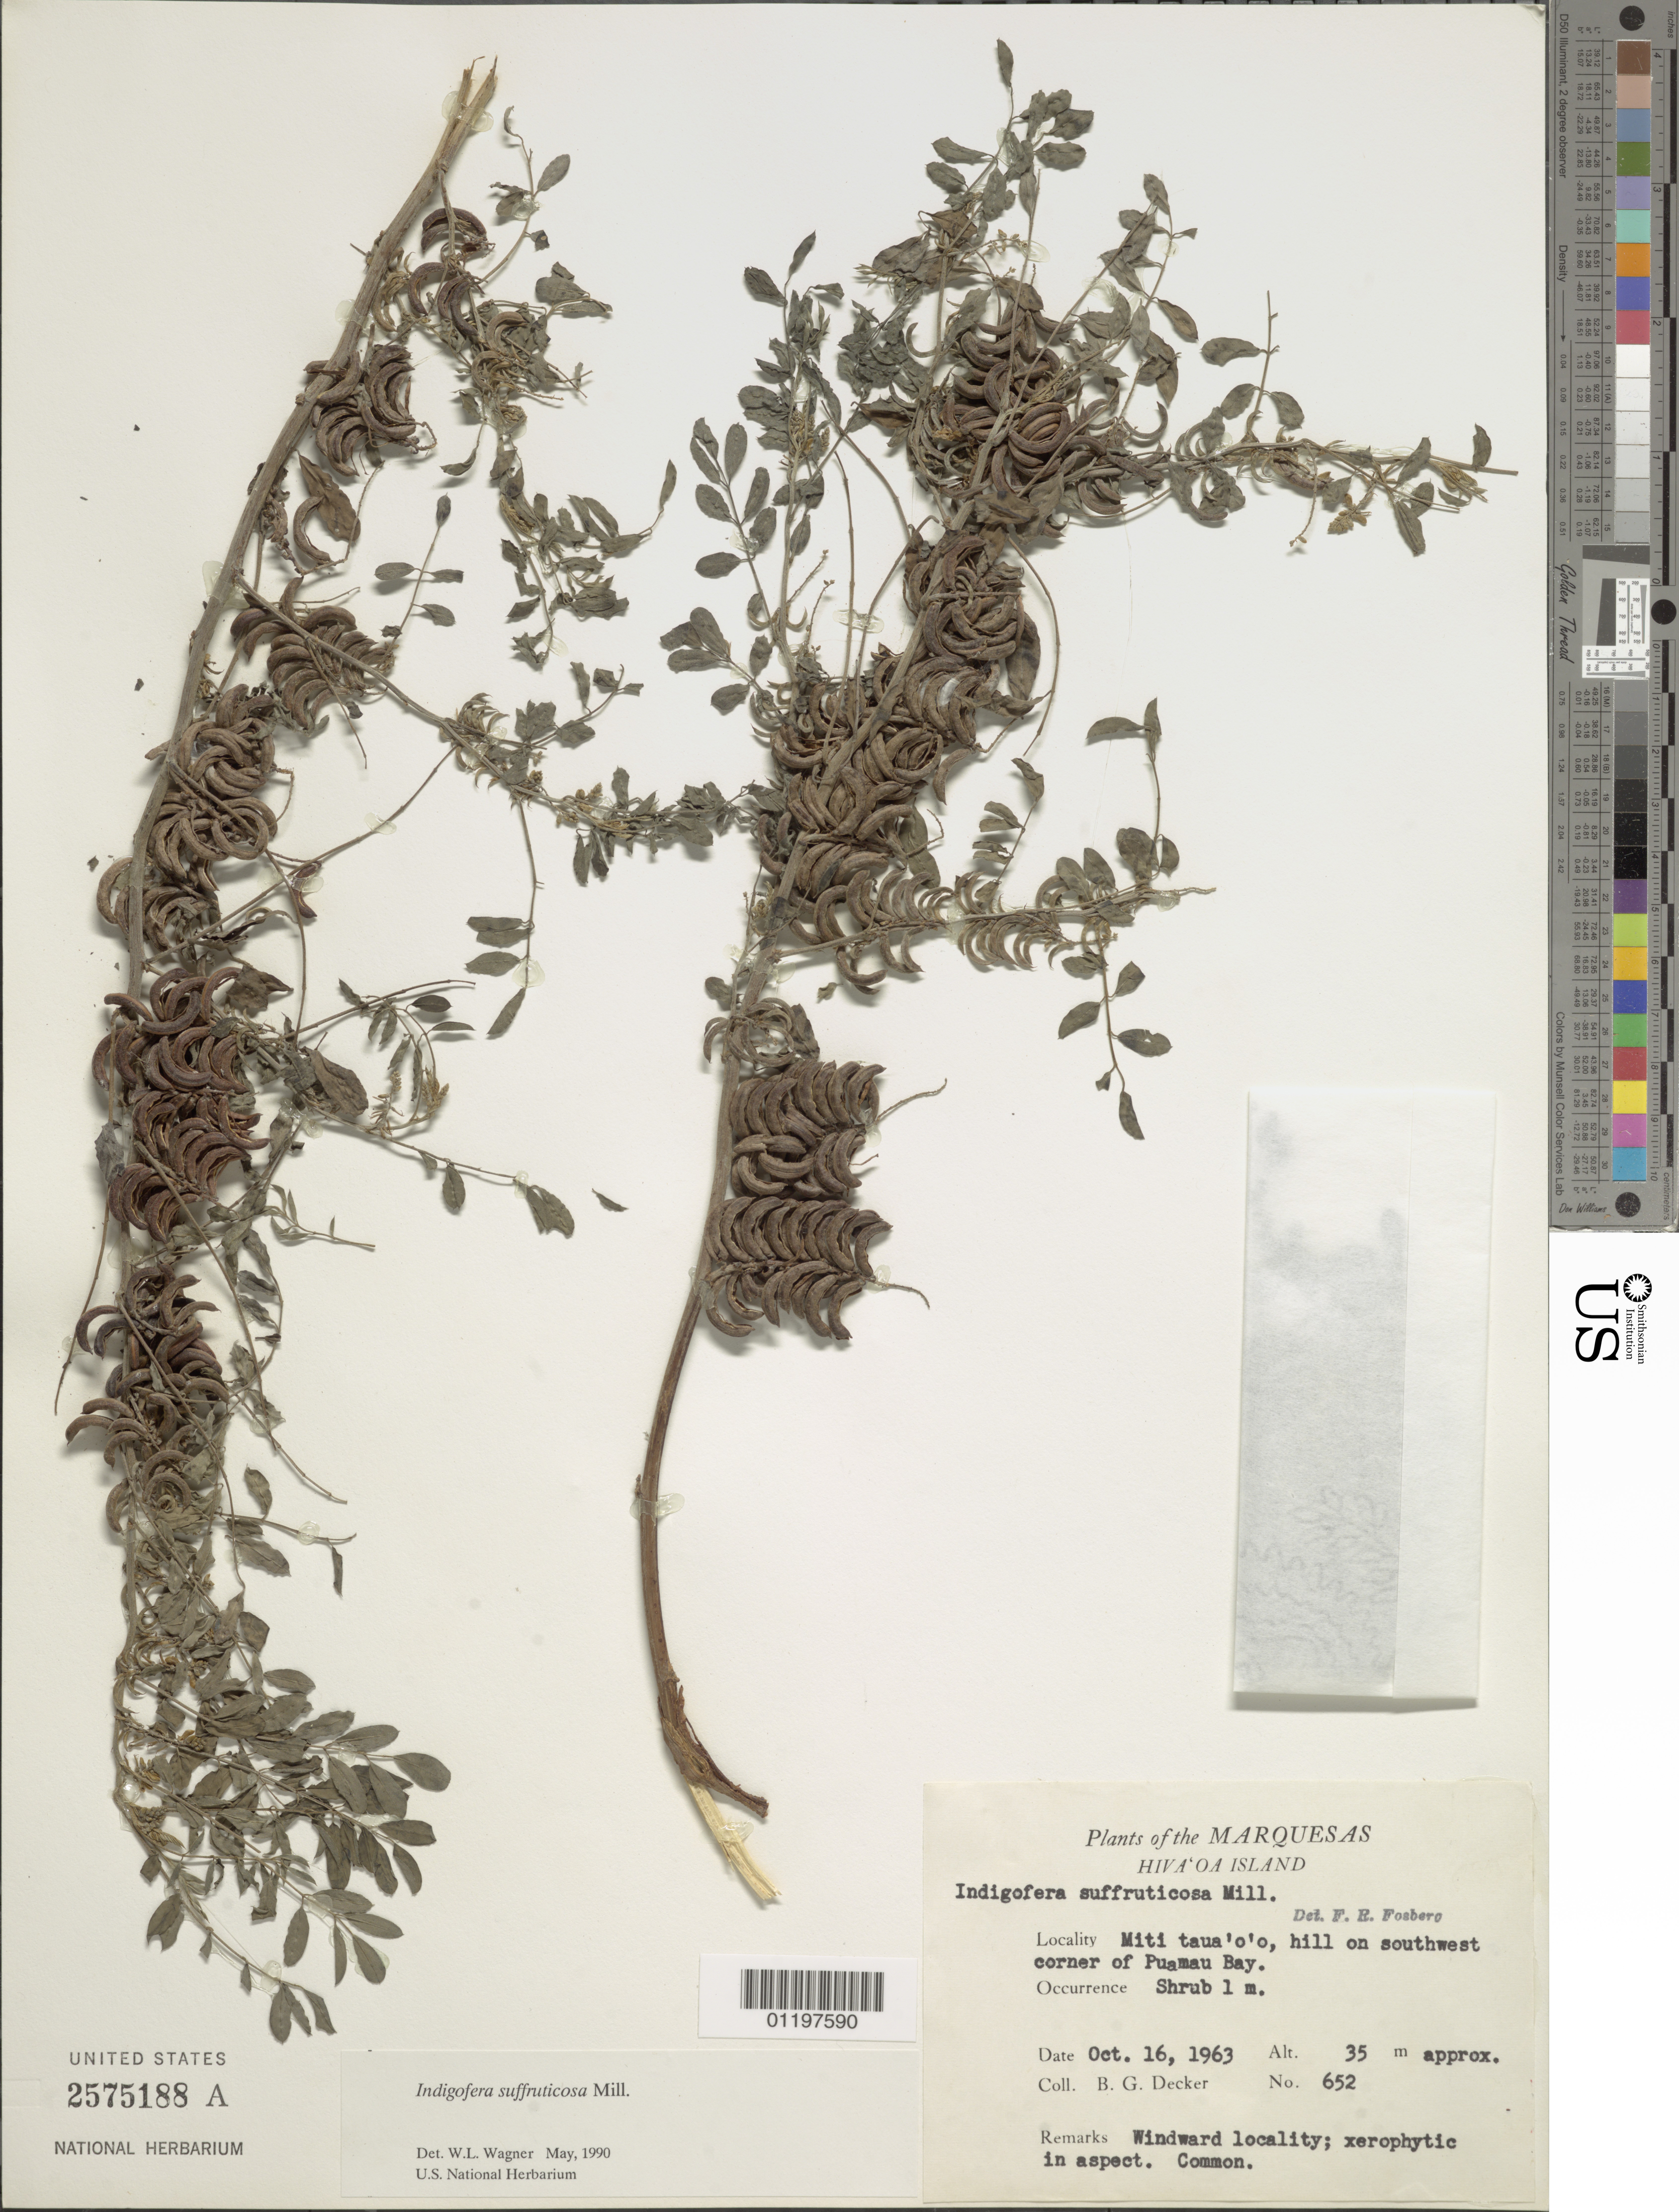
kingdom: Plantae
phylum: Tracheophyta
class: Magnoliopsida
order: Fabales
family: Fabaceae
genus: Indigofera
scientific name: Indigofera suffruticosa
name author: Mill.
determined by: Wagner, W. L., (BOT), Smithsonian Institution - National Museum of Natural History (UNITED STATES)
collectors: B. G. Decker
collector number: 652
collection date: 1963-10-16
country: French Polynesia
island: Hiva Oa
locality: Miti taua'o'o, hill on SW corner of Puamau Bay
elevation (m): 35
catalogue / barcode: US 2575188A